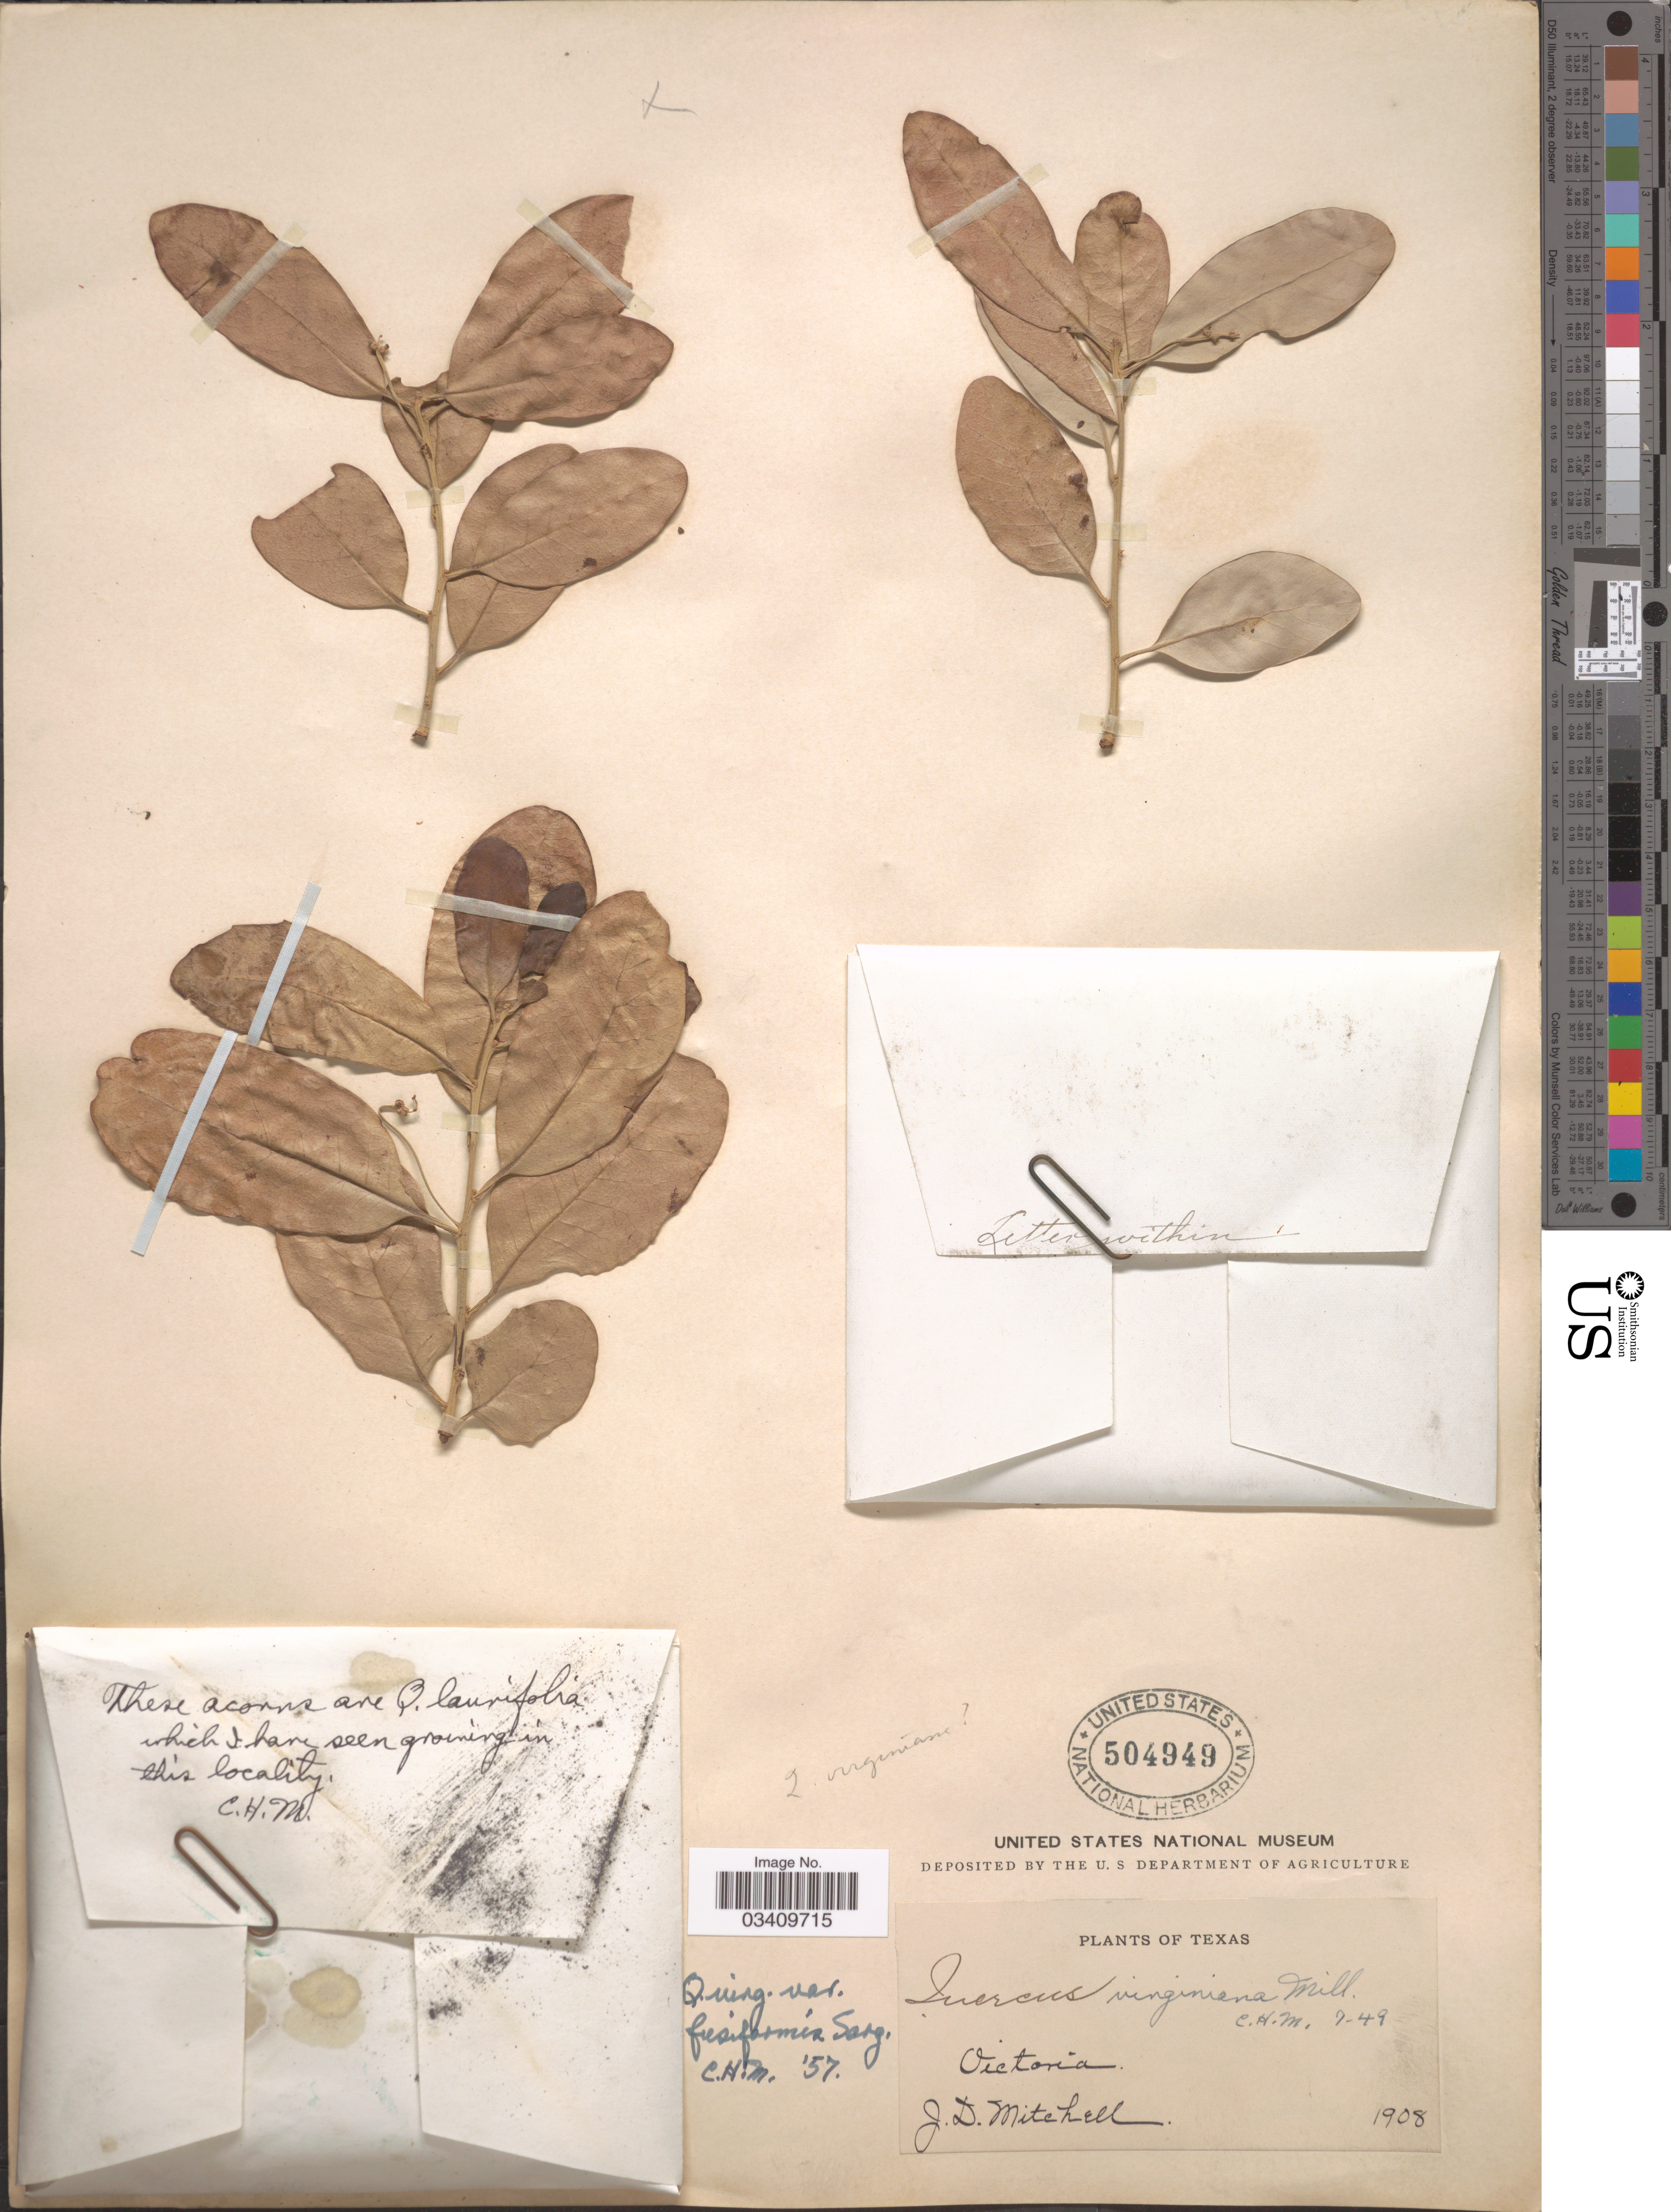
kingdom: Plantae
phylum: Tracheophyta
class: Magnoliopsida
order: Fagales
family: Fagaceae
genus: Quercus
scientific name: Quercus virginiana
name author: Mill.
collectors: J. D. Mitchell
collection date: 1908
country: United States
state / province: Texas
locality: Victoria.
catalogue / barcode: US 504949